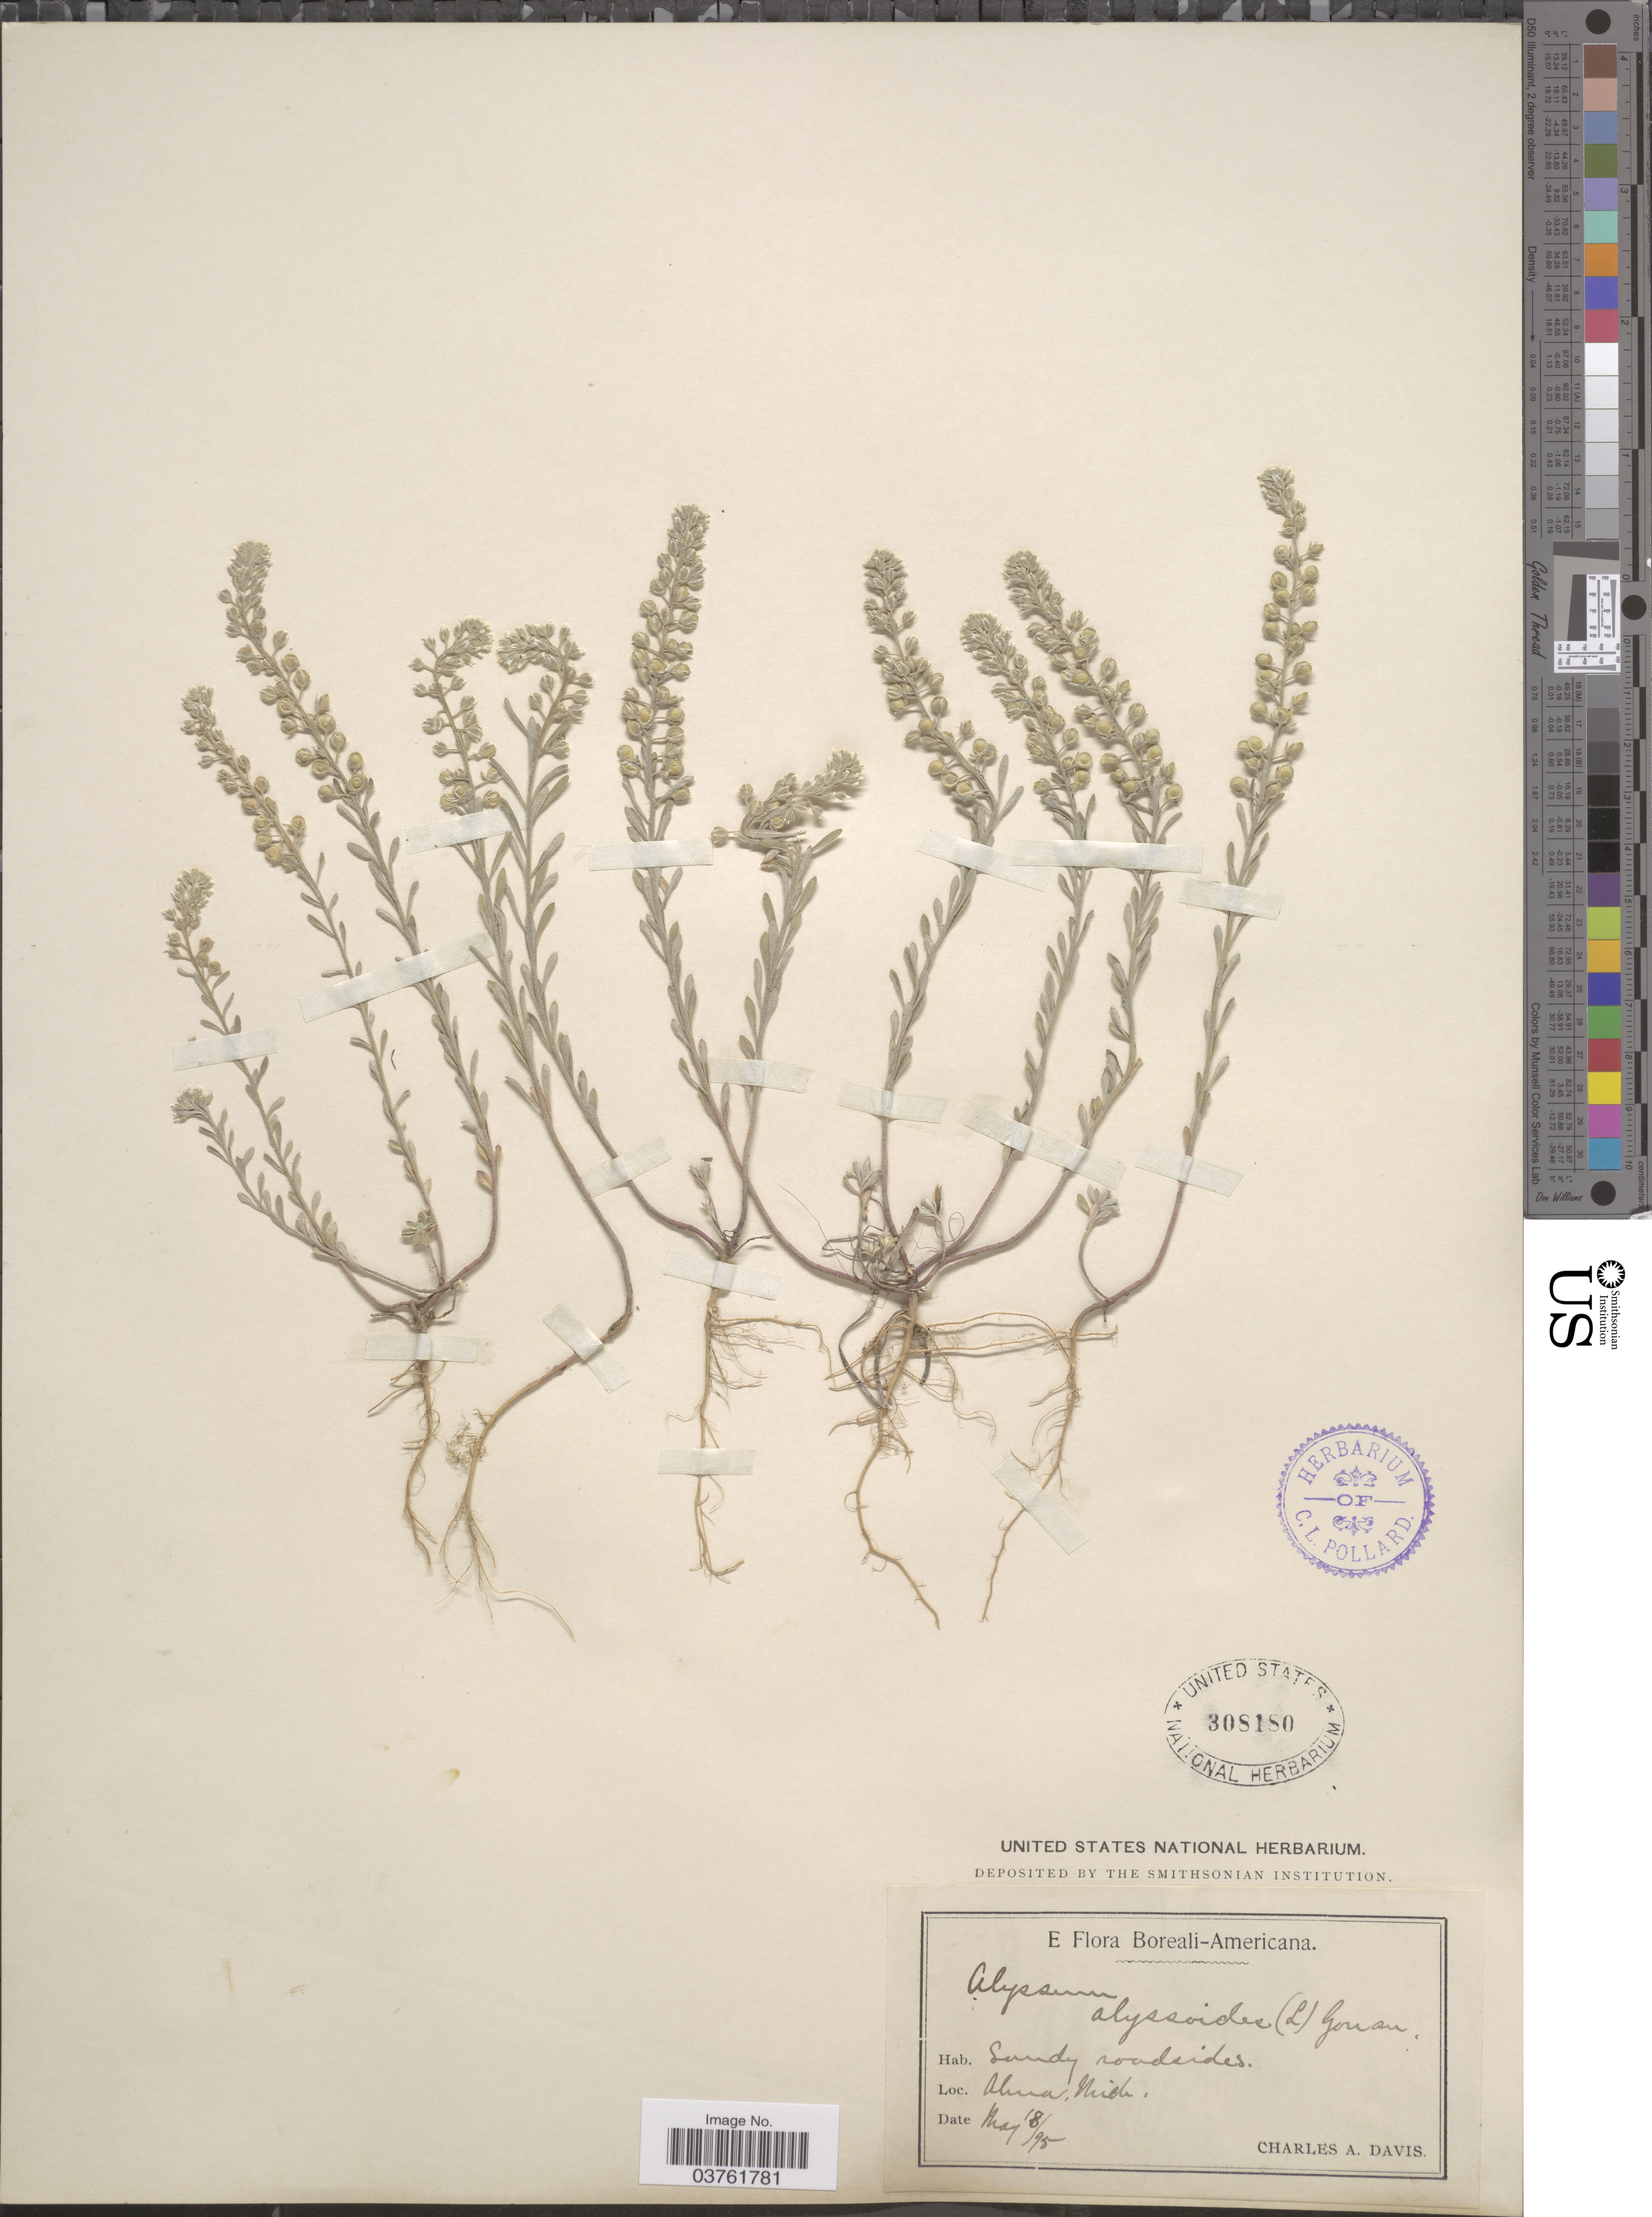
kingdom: Plantae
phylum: Tracheophyta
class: Magnoliopsida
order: Brassicales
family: Brassicaceae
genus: Alyssum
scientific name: Alyssum alyssoides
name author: (L.) L.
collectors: C. Davis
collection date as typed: Transcribed d/m/y: 18/5/95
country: United States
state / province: Michigan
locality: Boreali-Americana. Alma.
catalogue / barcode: US 308180